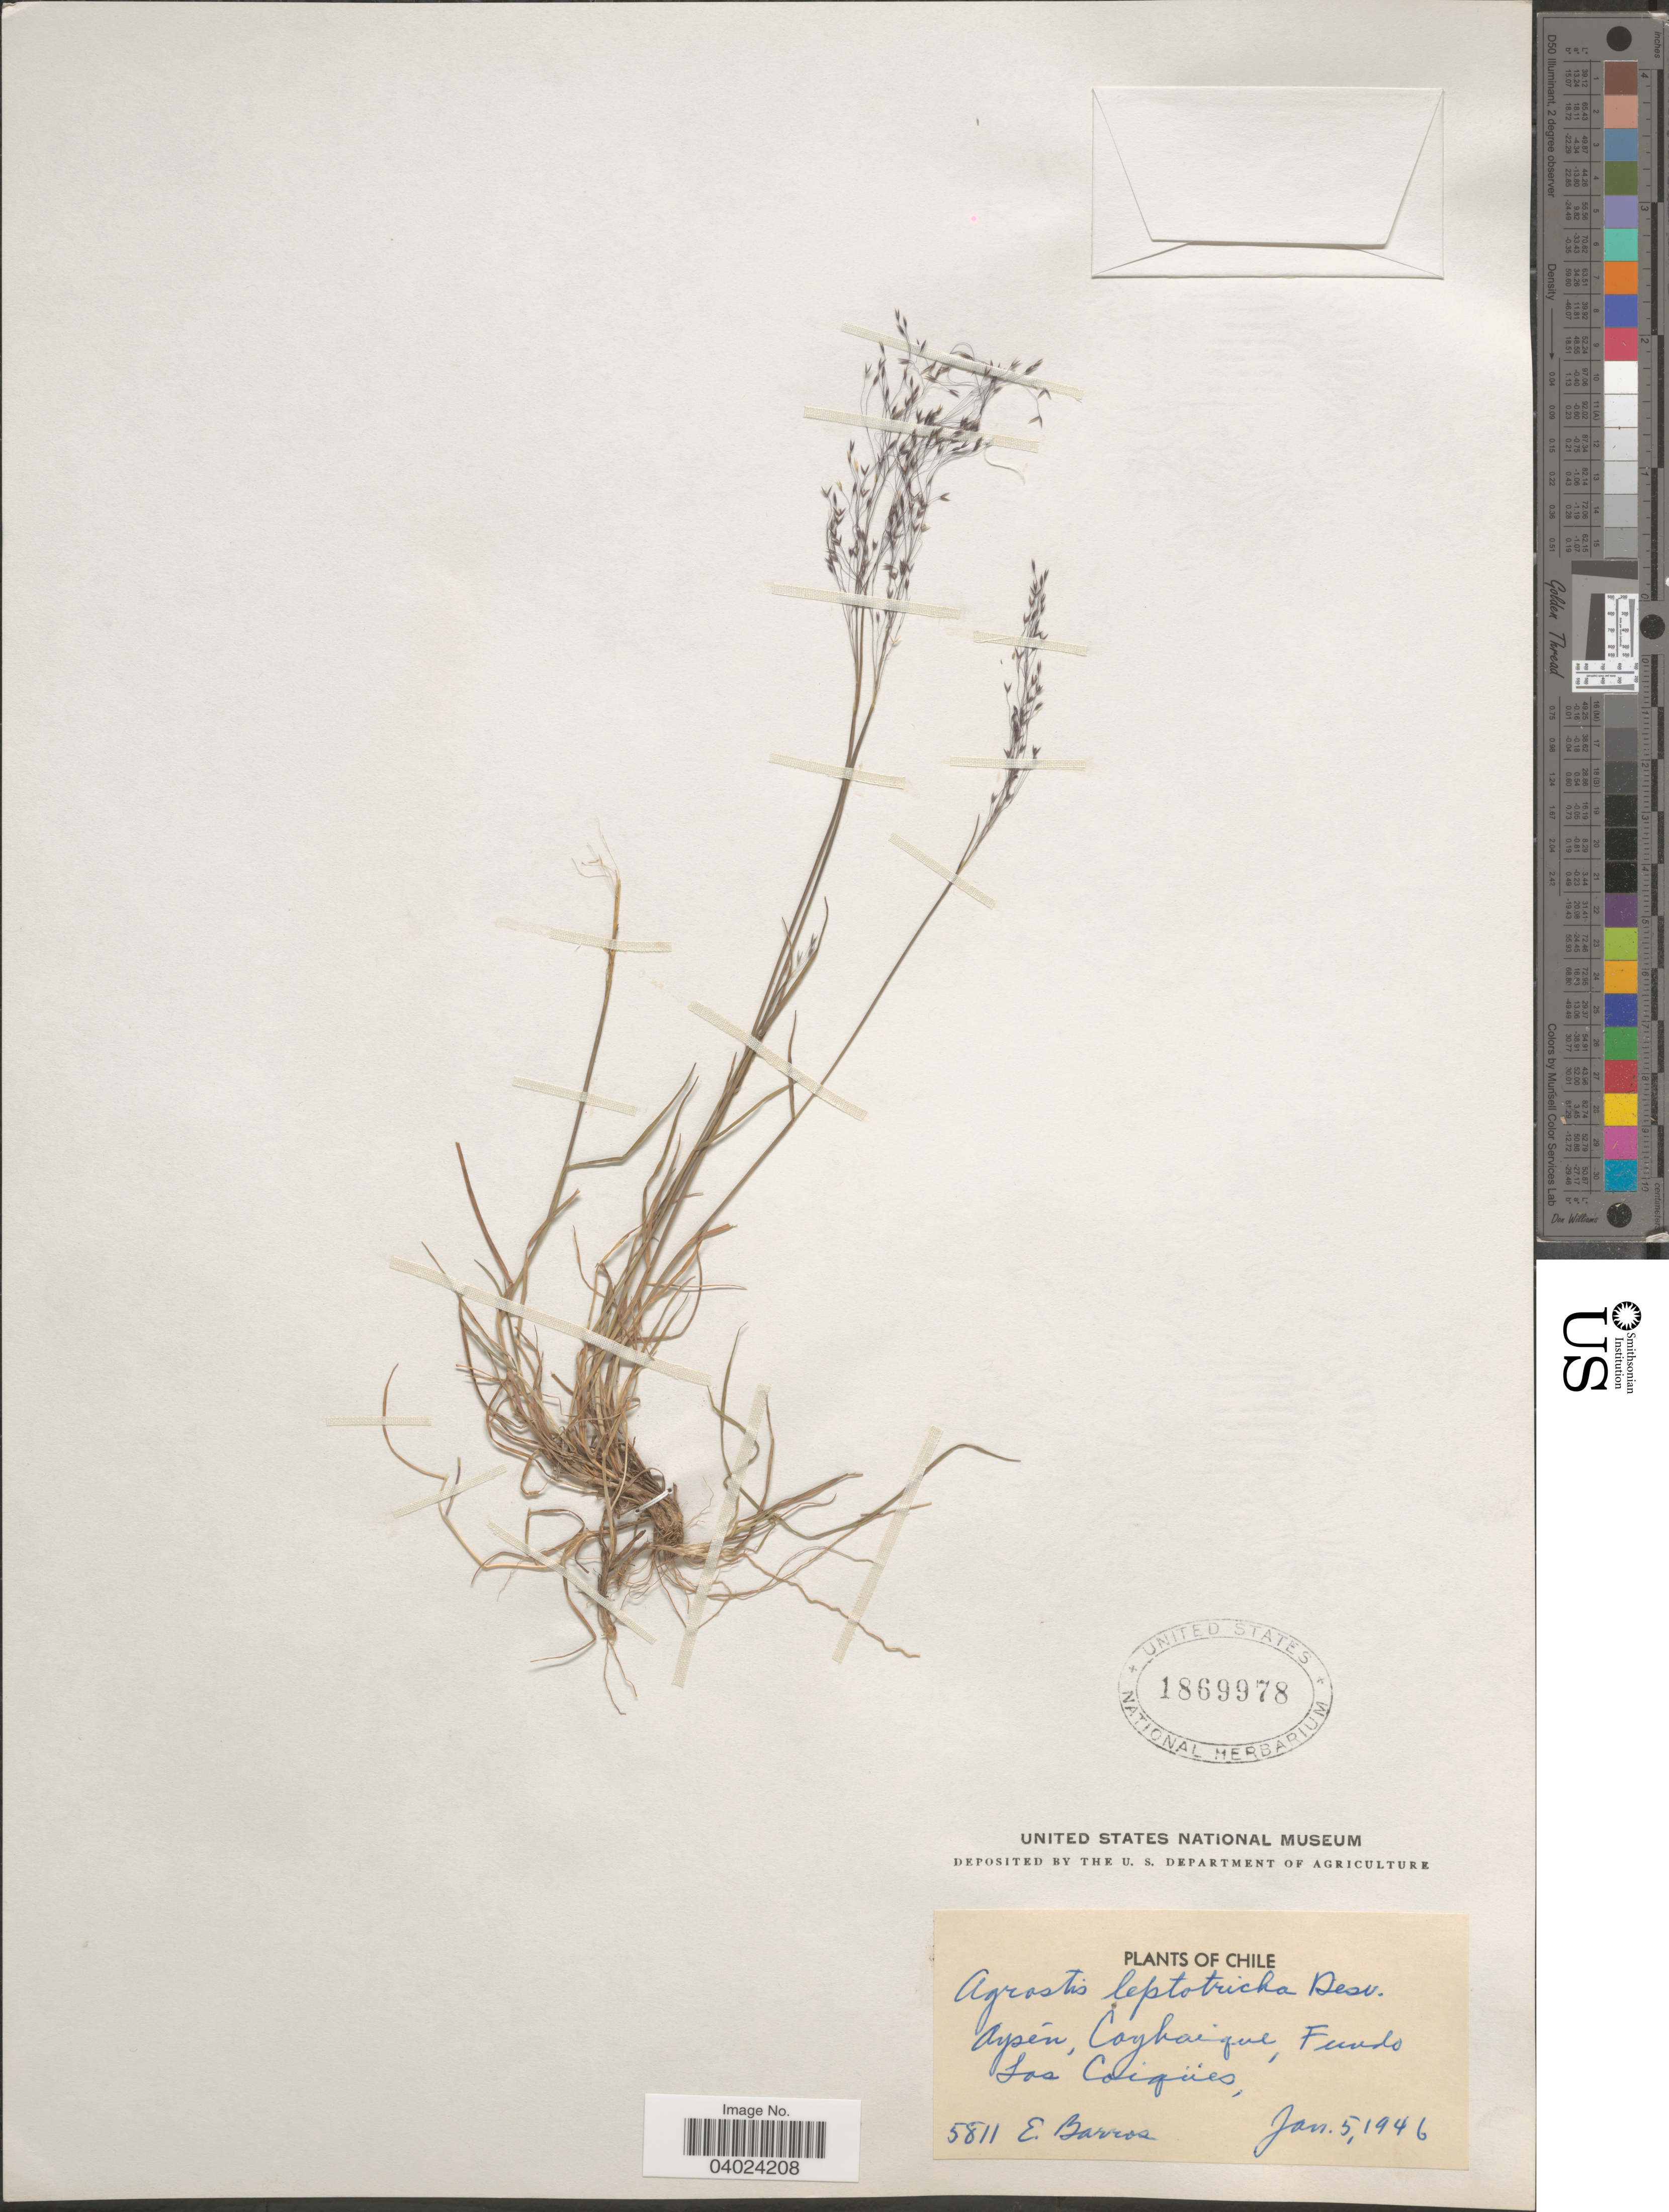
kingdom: Plantae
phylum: Tracheophyta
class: Liliopsida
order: Poales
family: Poaceae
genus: Agrostis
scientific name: Agrostis leptotricha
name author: É. Desv.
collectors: E. Barros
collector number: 5811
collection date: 1946-01-05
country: Chile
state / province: Aisén (XI)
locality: Aysén, Coyhaique, Fundo Las Coigües.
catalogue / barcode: US 1869978